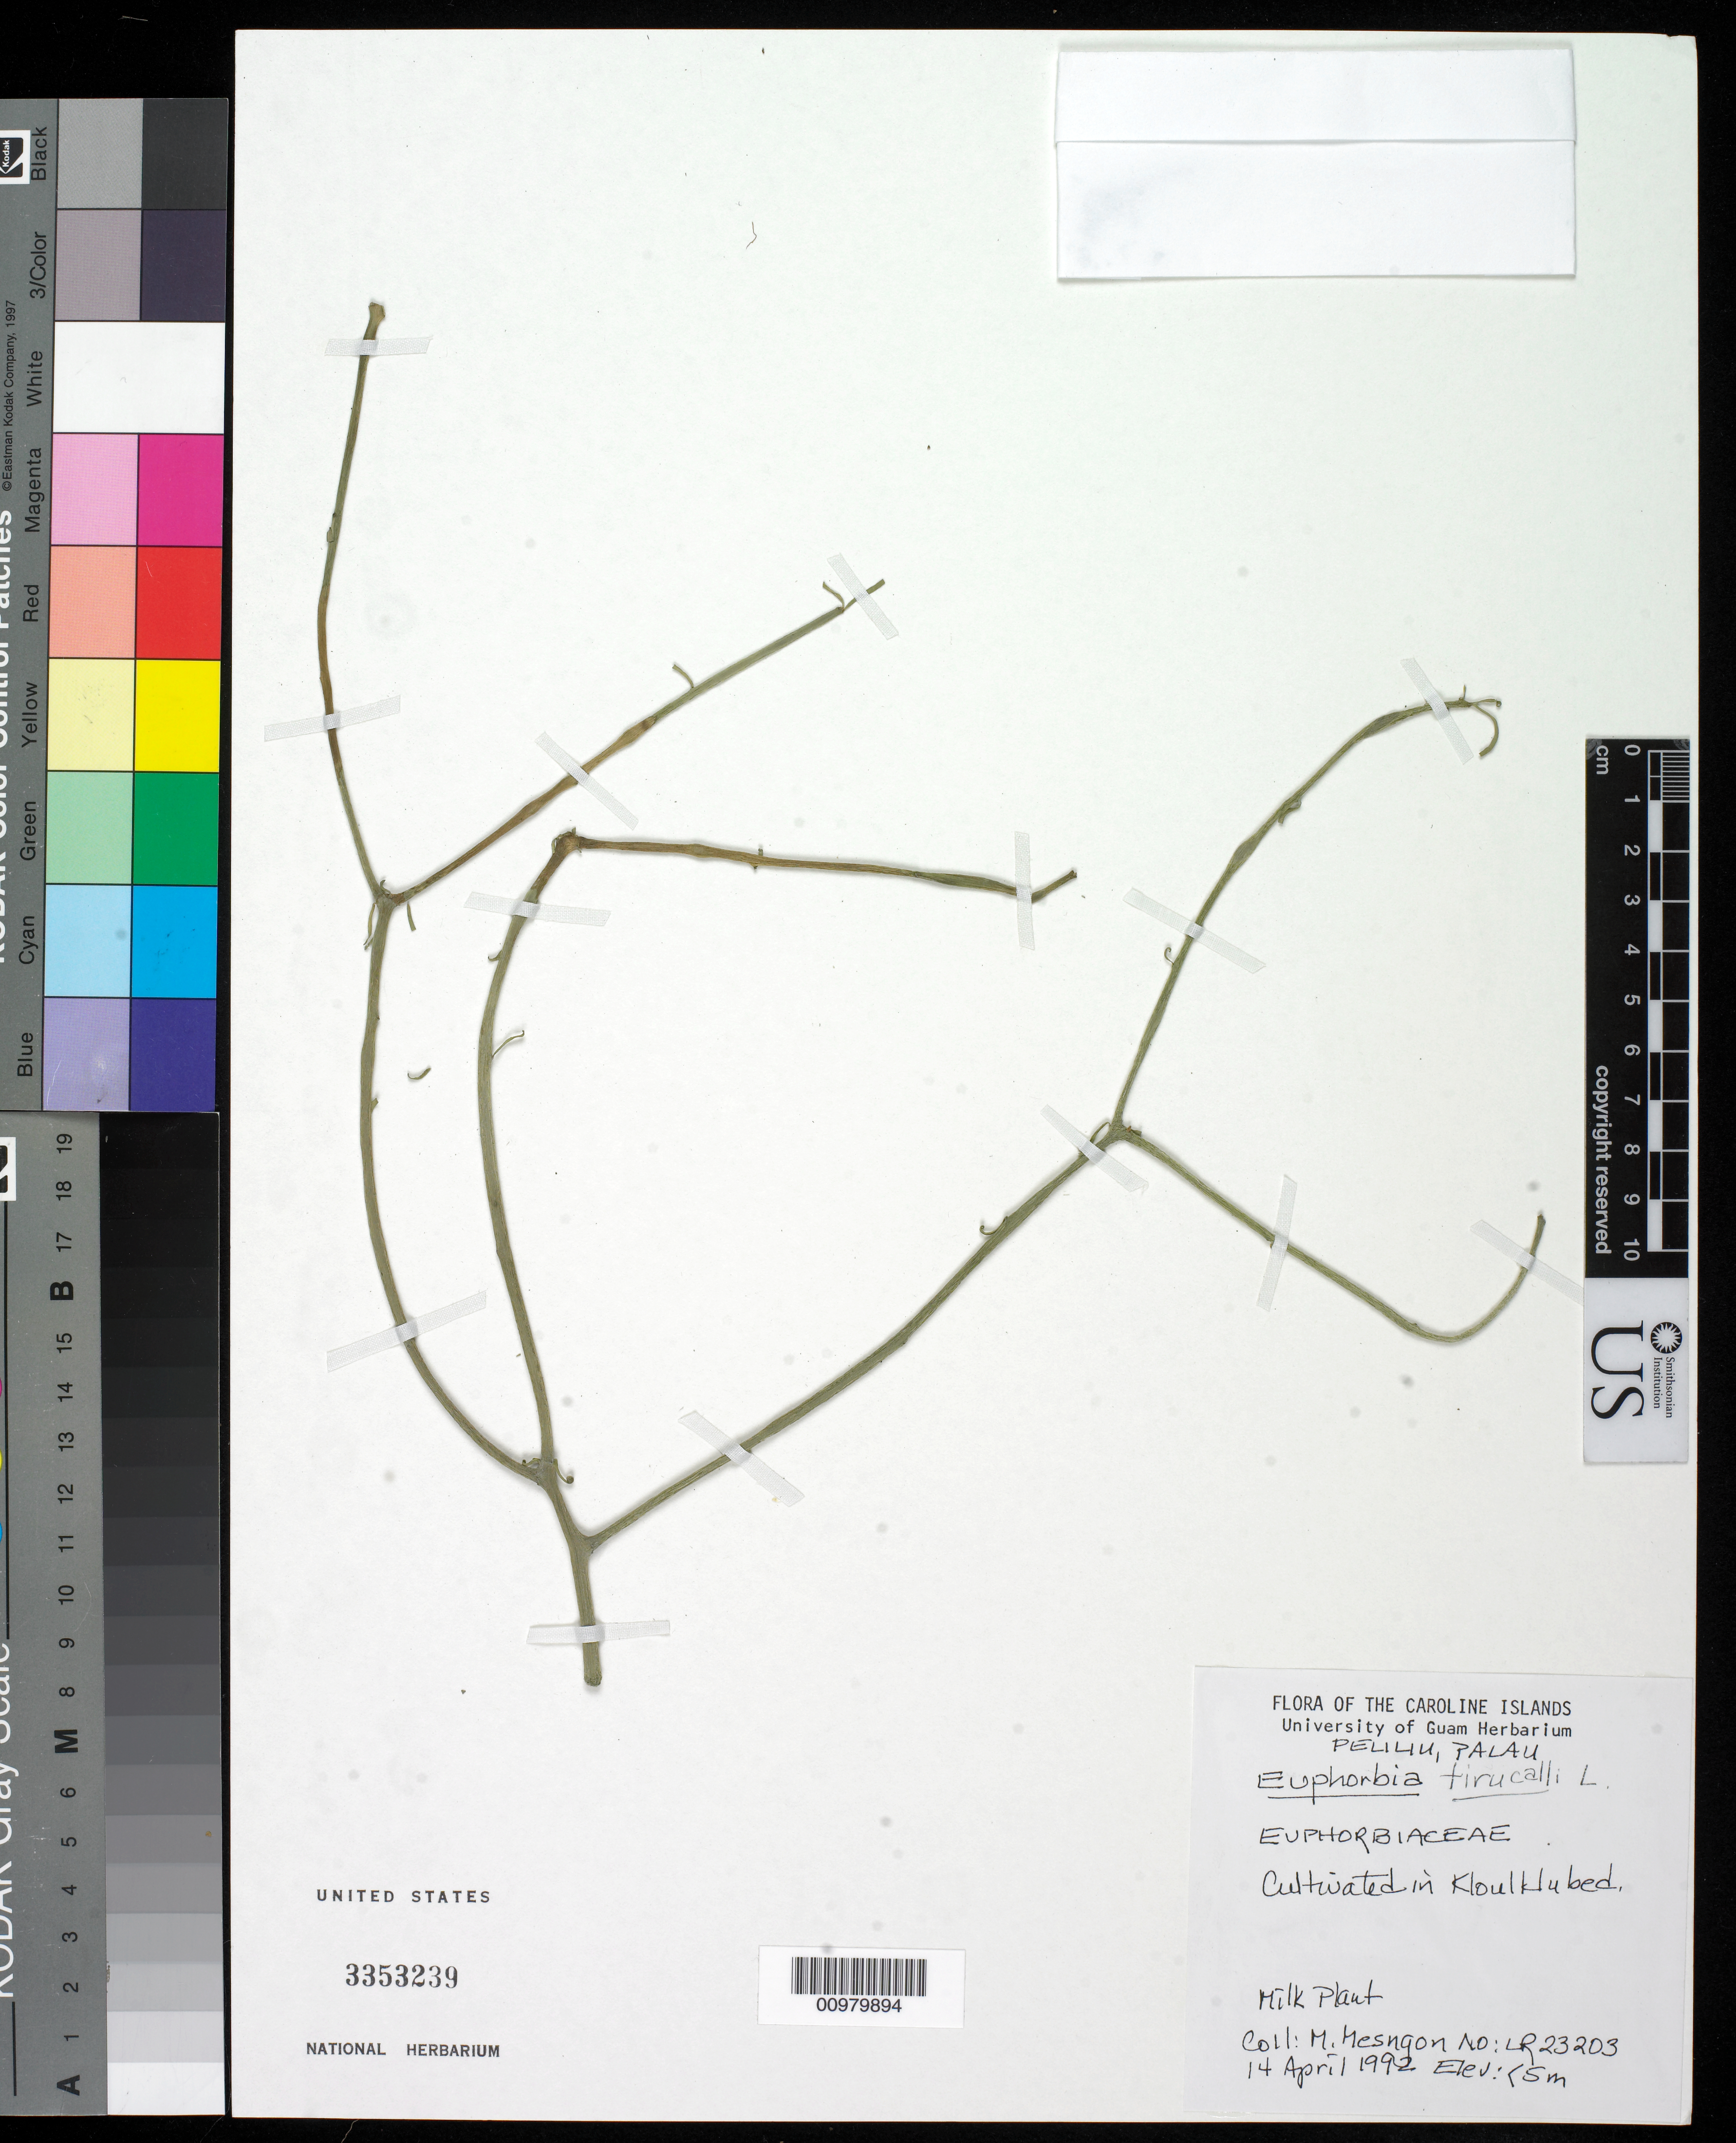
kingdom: Plantae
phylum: Tracheophyta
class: Magnoliopsida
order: Malpighiales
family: Euphorbiaceae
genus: Euphorbia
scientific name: Euphorbia tirucalli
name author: L.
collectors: M. Mesngon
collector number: LR 23203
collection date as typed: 14 Apr 1992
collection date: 1992-04-14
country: Palau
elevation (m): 0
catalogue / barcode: US 3353239